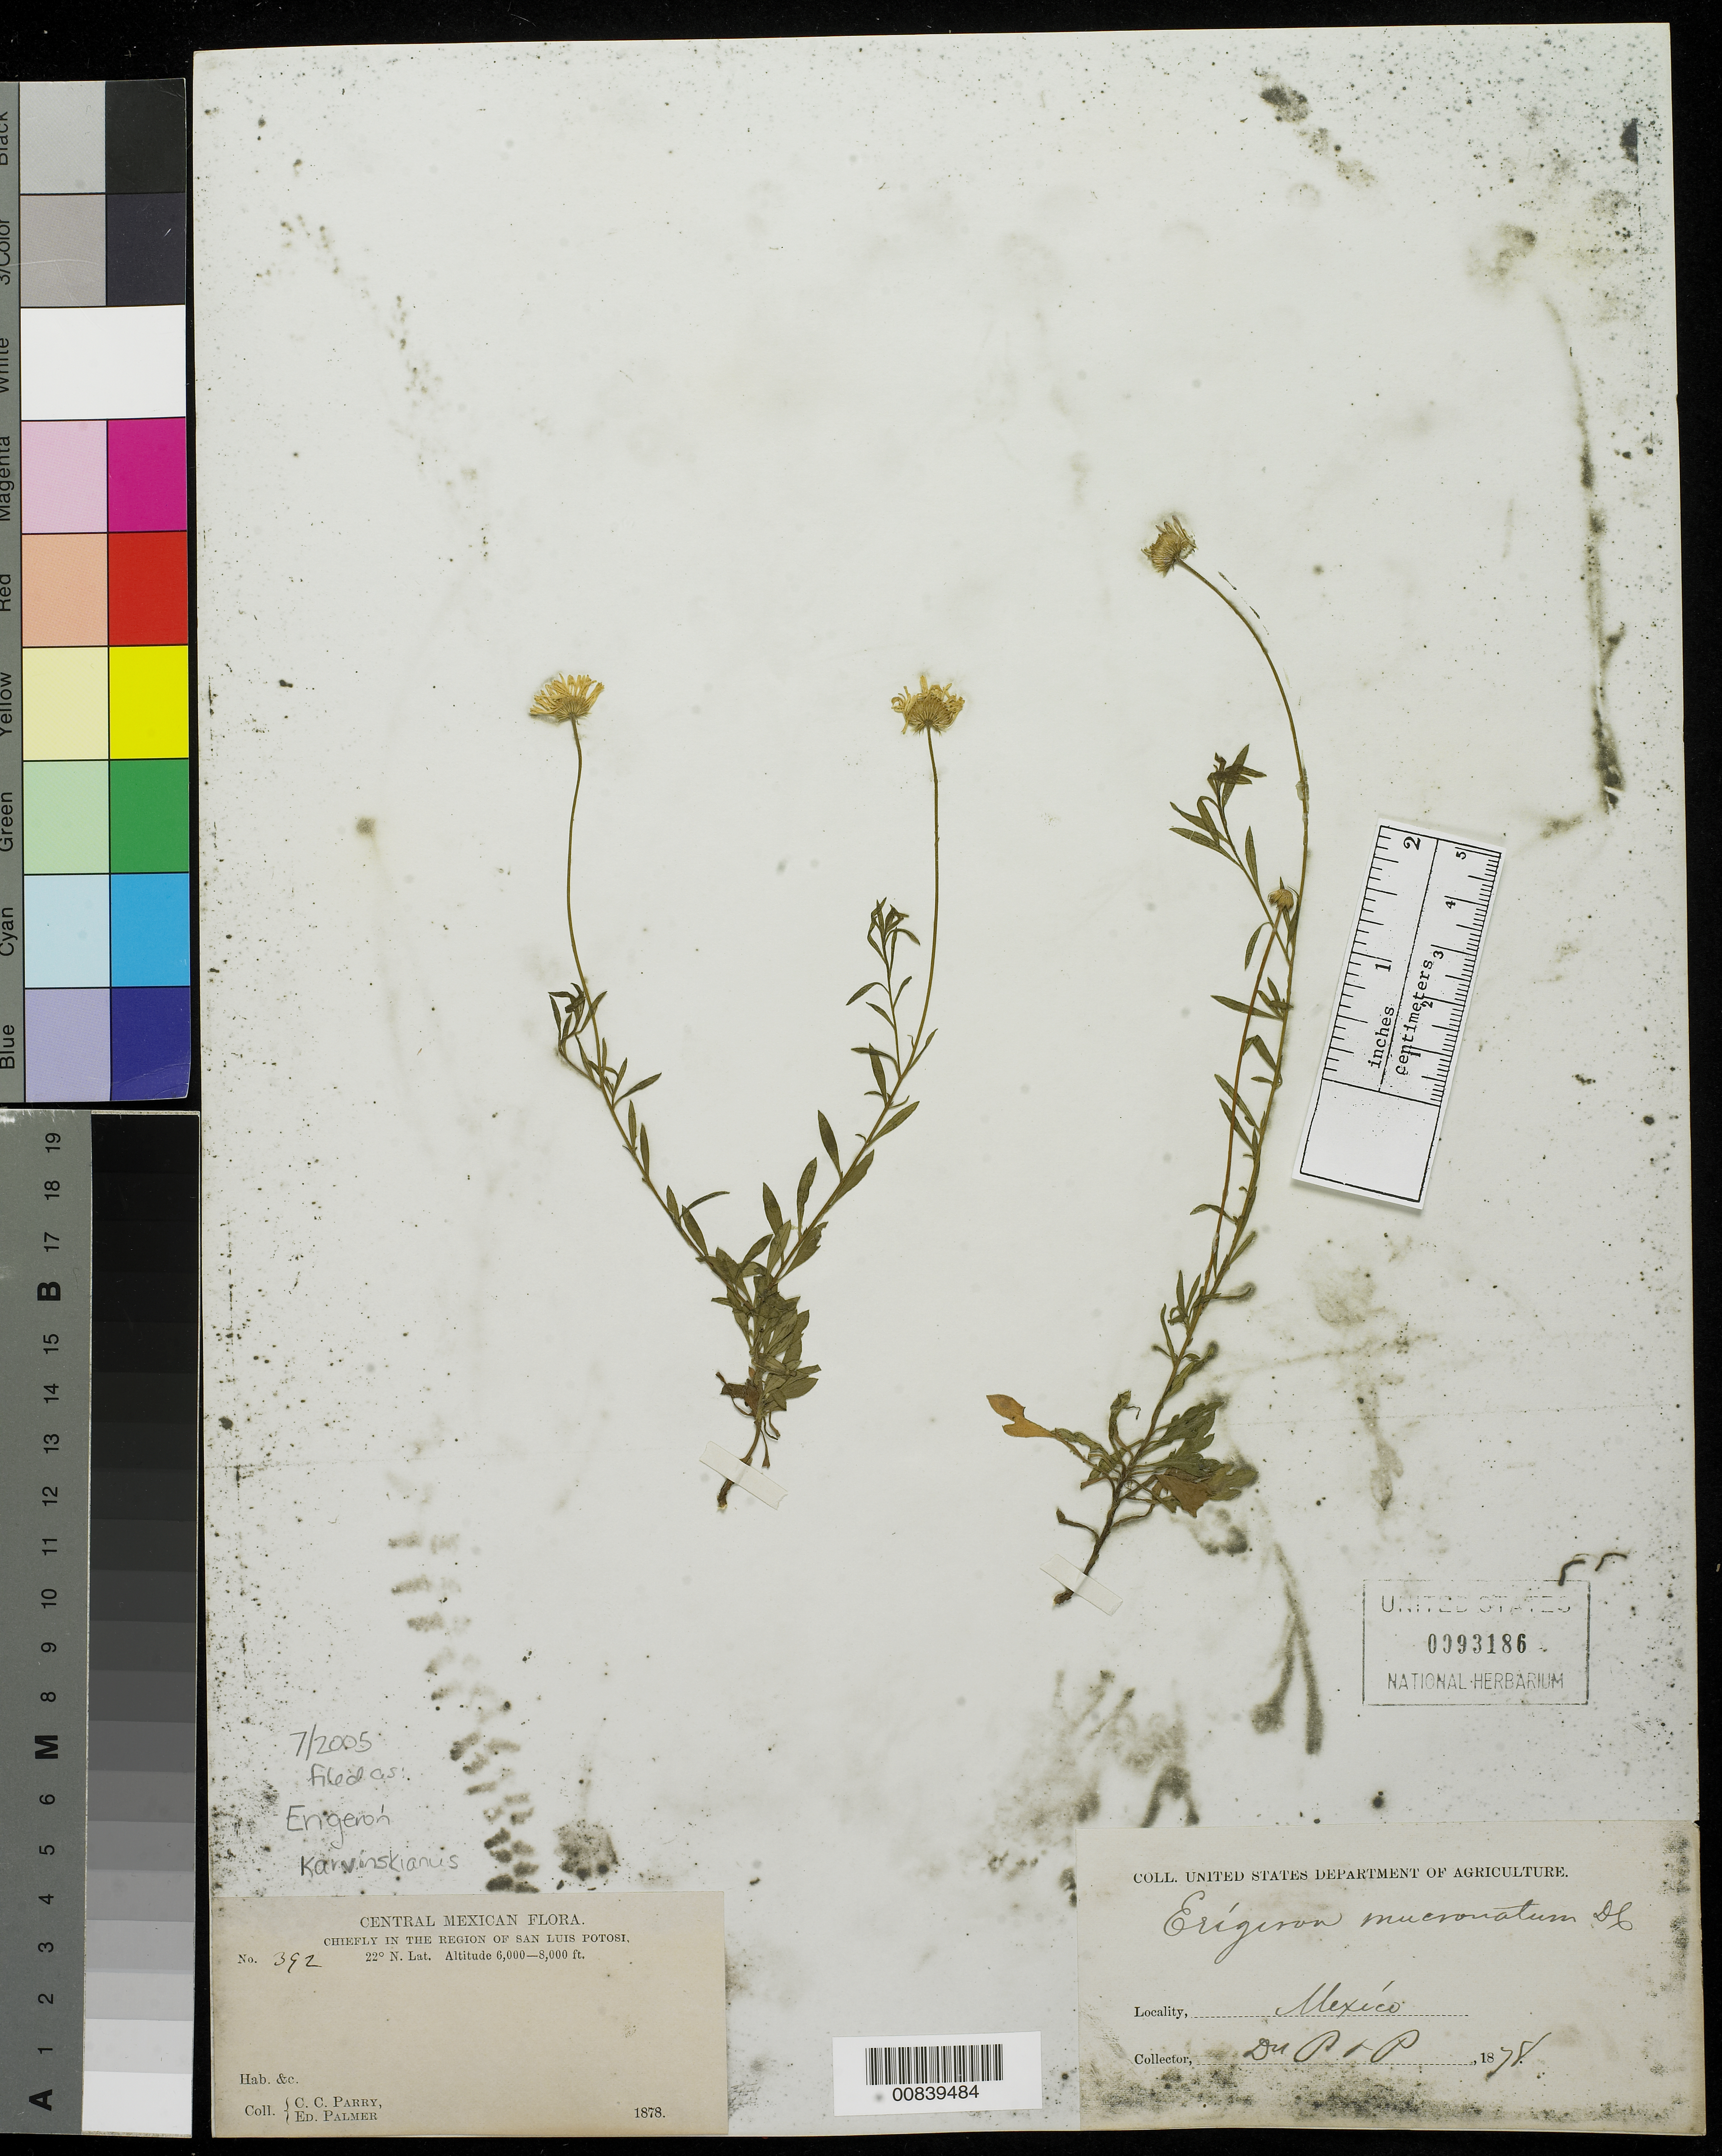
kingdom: Plantae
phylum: Tracheophyta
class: Magnoliopsida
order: Asterales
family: Asteraceae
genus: Erigeron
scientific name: Erigeron karvinskianus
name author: DC.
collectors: C. C. Parry & E. Palmer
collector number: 392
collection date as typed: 1878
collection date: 1878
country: Mexico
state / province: San Luis Potosí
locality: Chiefly in the region of San Luis Potosí.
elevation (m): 1829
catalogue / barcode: US 93186